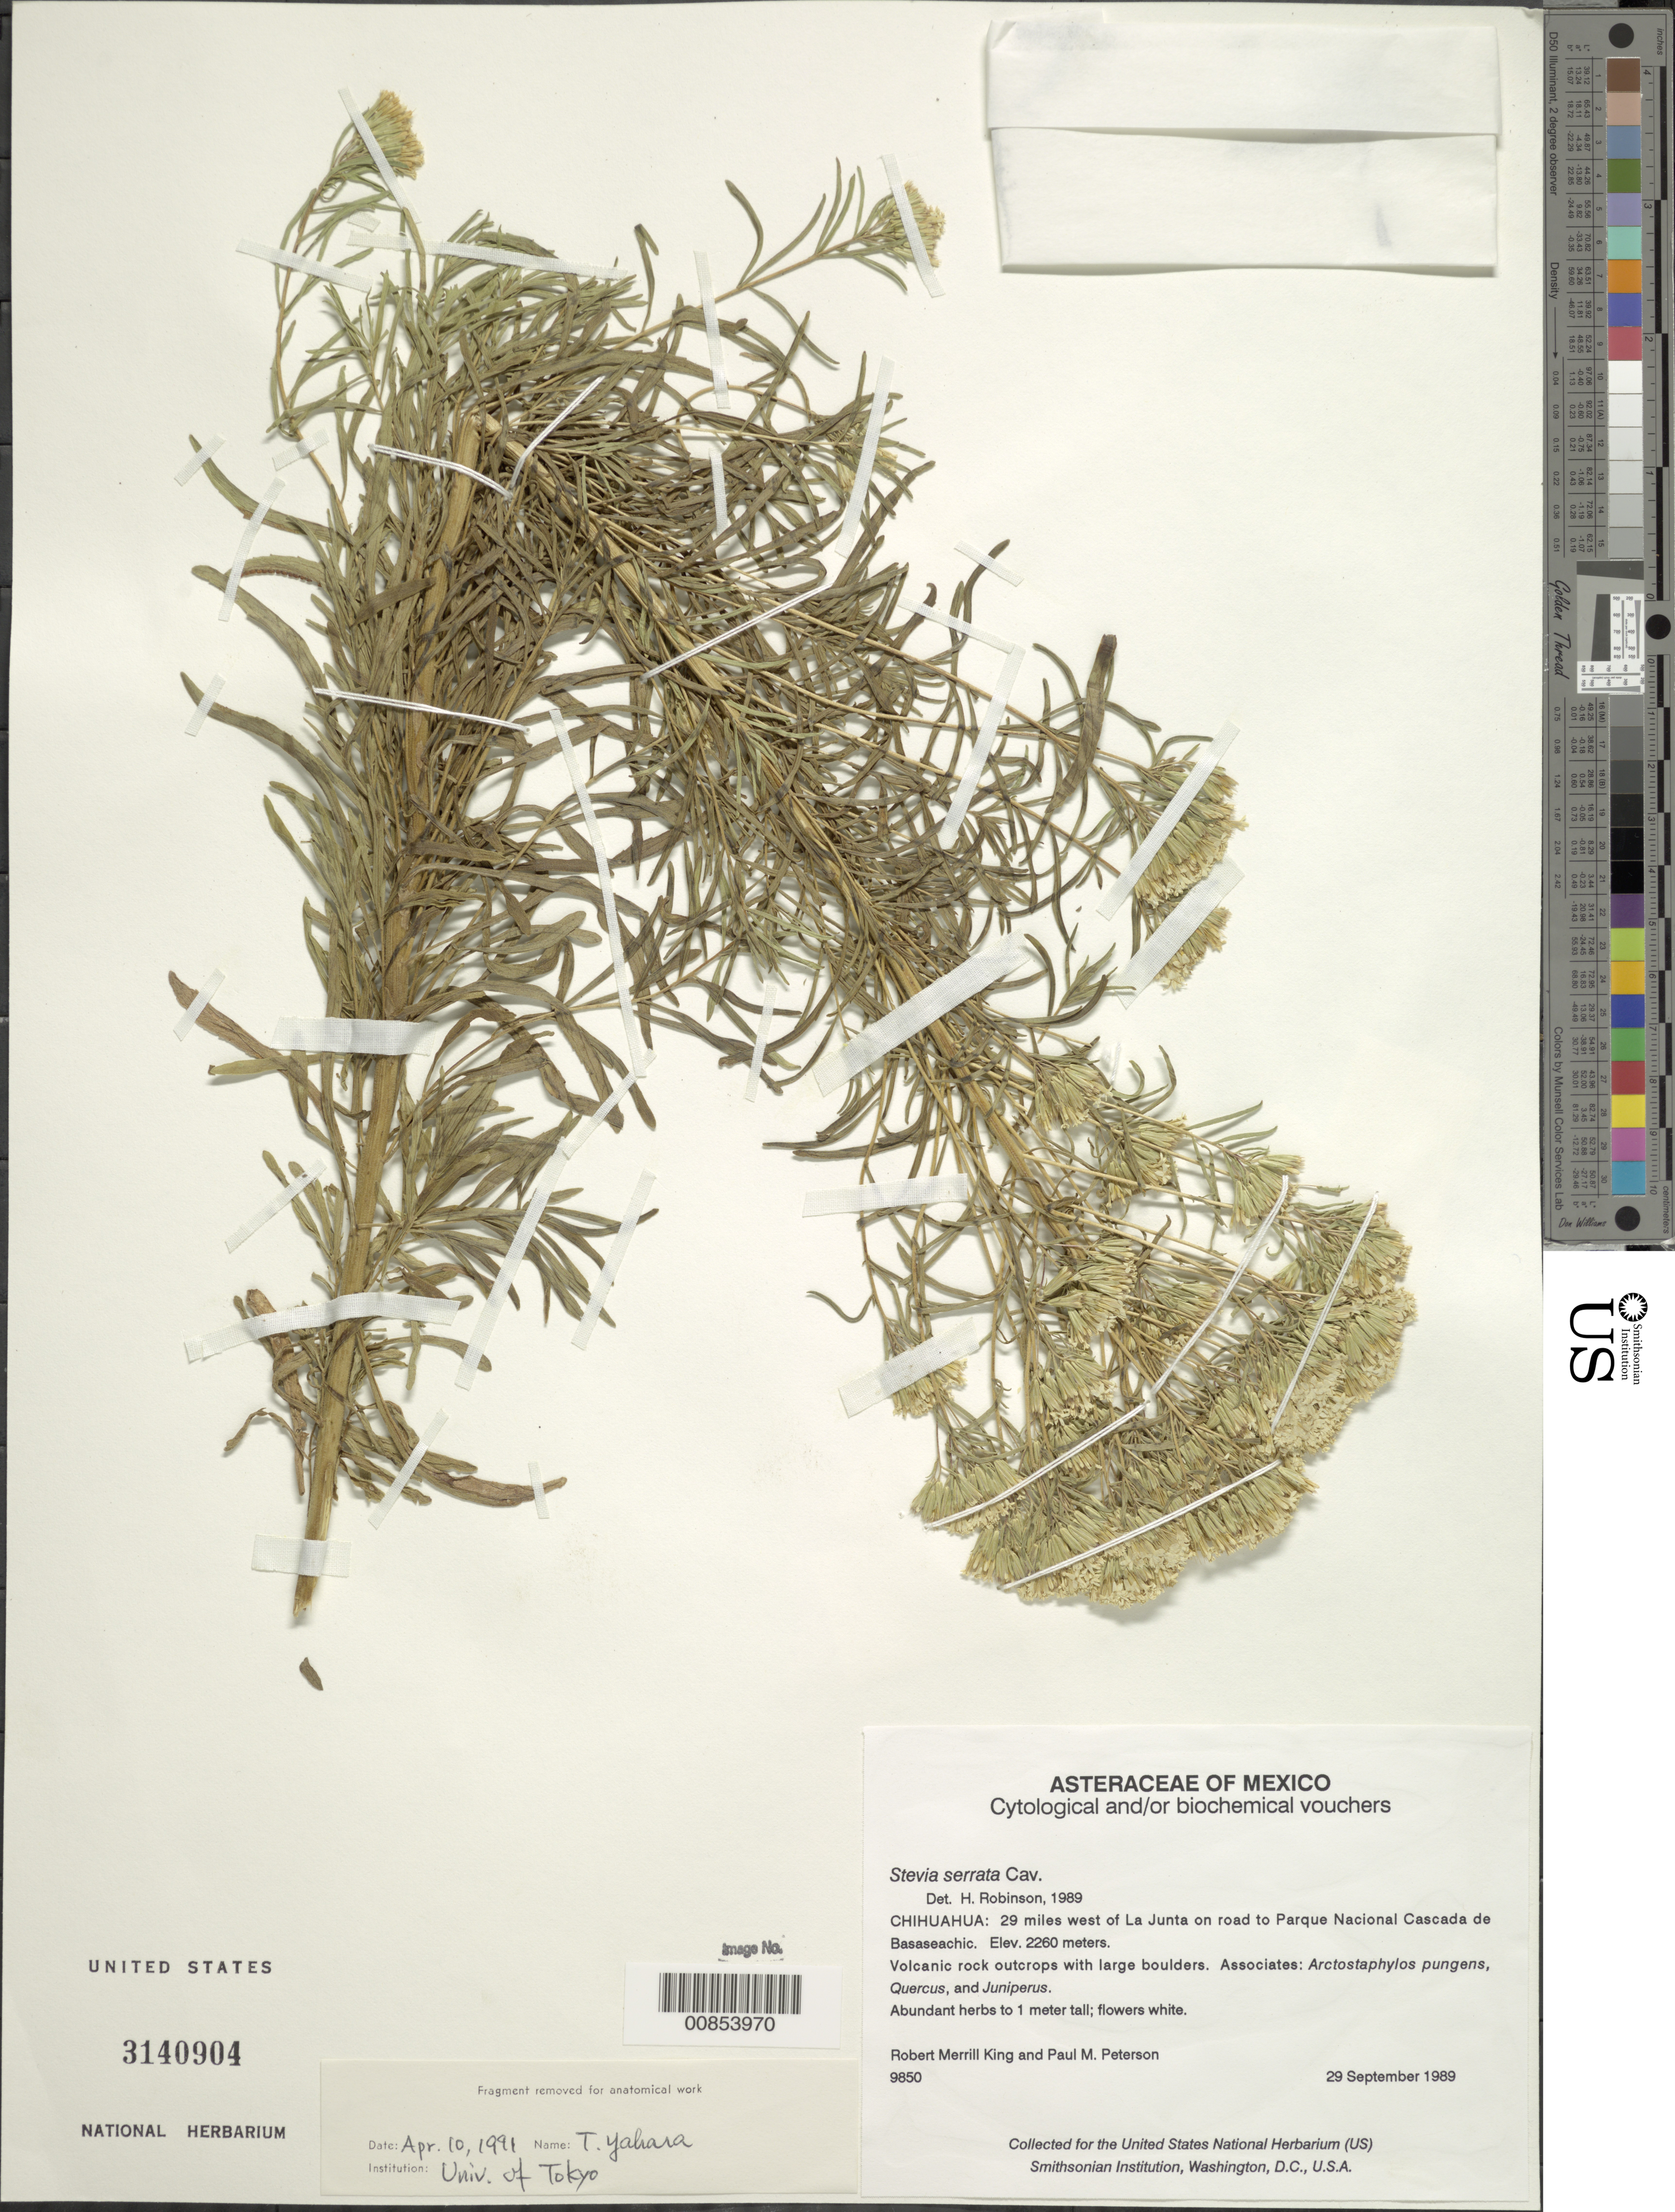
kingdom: Plantae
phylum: Tracheophyta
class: Magnoliopsida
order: Asterales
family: Asteraceae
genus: Stevia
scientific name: Stevia serrata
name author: Cav.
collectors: R. M. King & P. M. Peterson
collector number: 9850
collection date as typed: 29 Sep 1989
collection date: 1989-09-29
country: Mexico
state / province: Chihuahua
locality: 29 miles west of La Junta on road to Parque Nacional Cascada de Basaseachic.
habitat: Volcanic rock outcrops with large boulders. Associates: Arcostaphylos pungens, Quercus and Juniperus.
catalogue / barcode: US 3140904